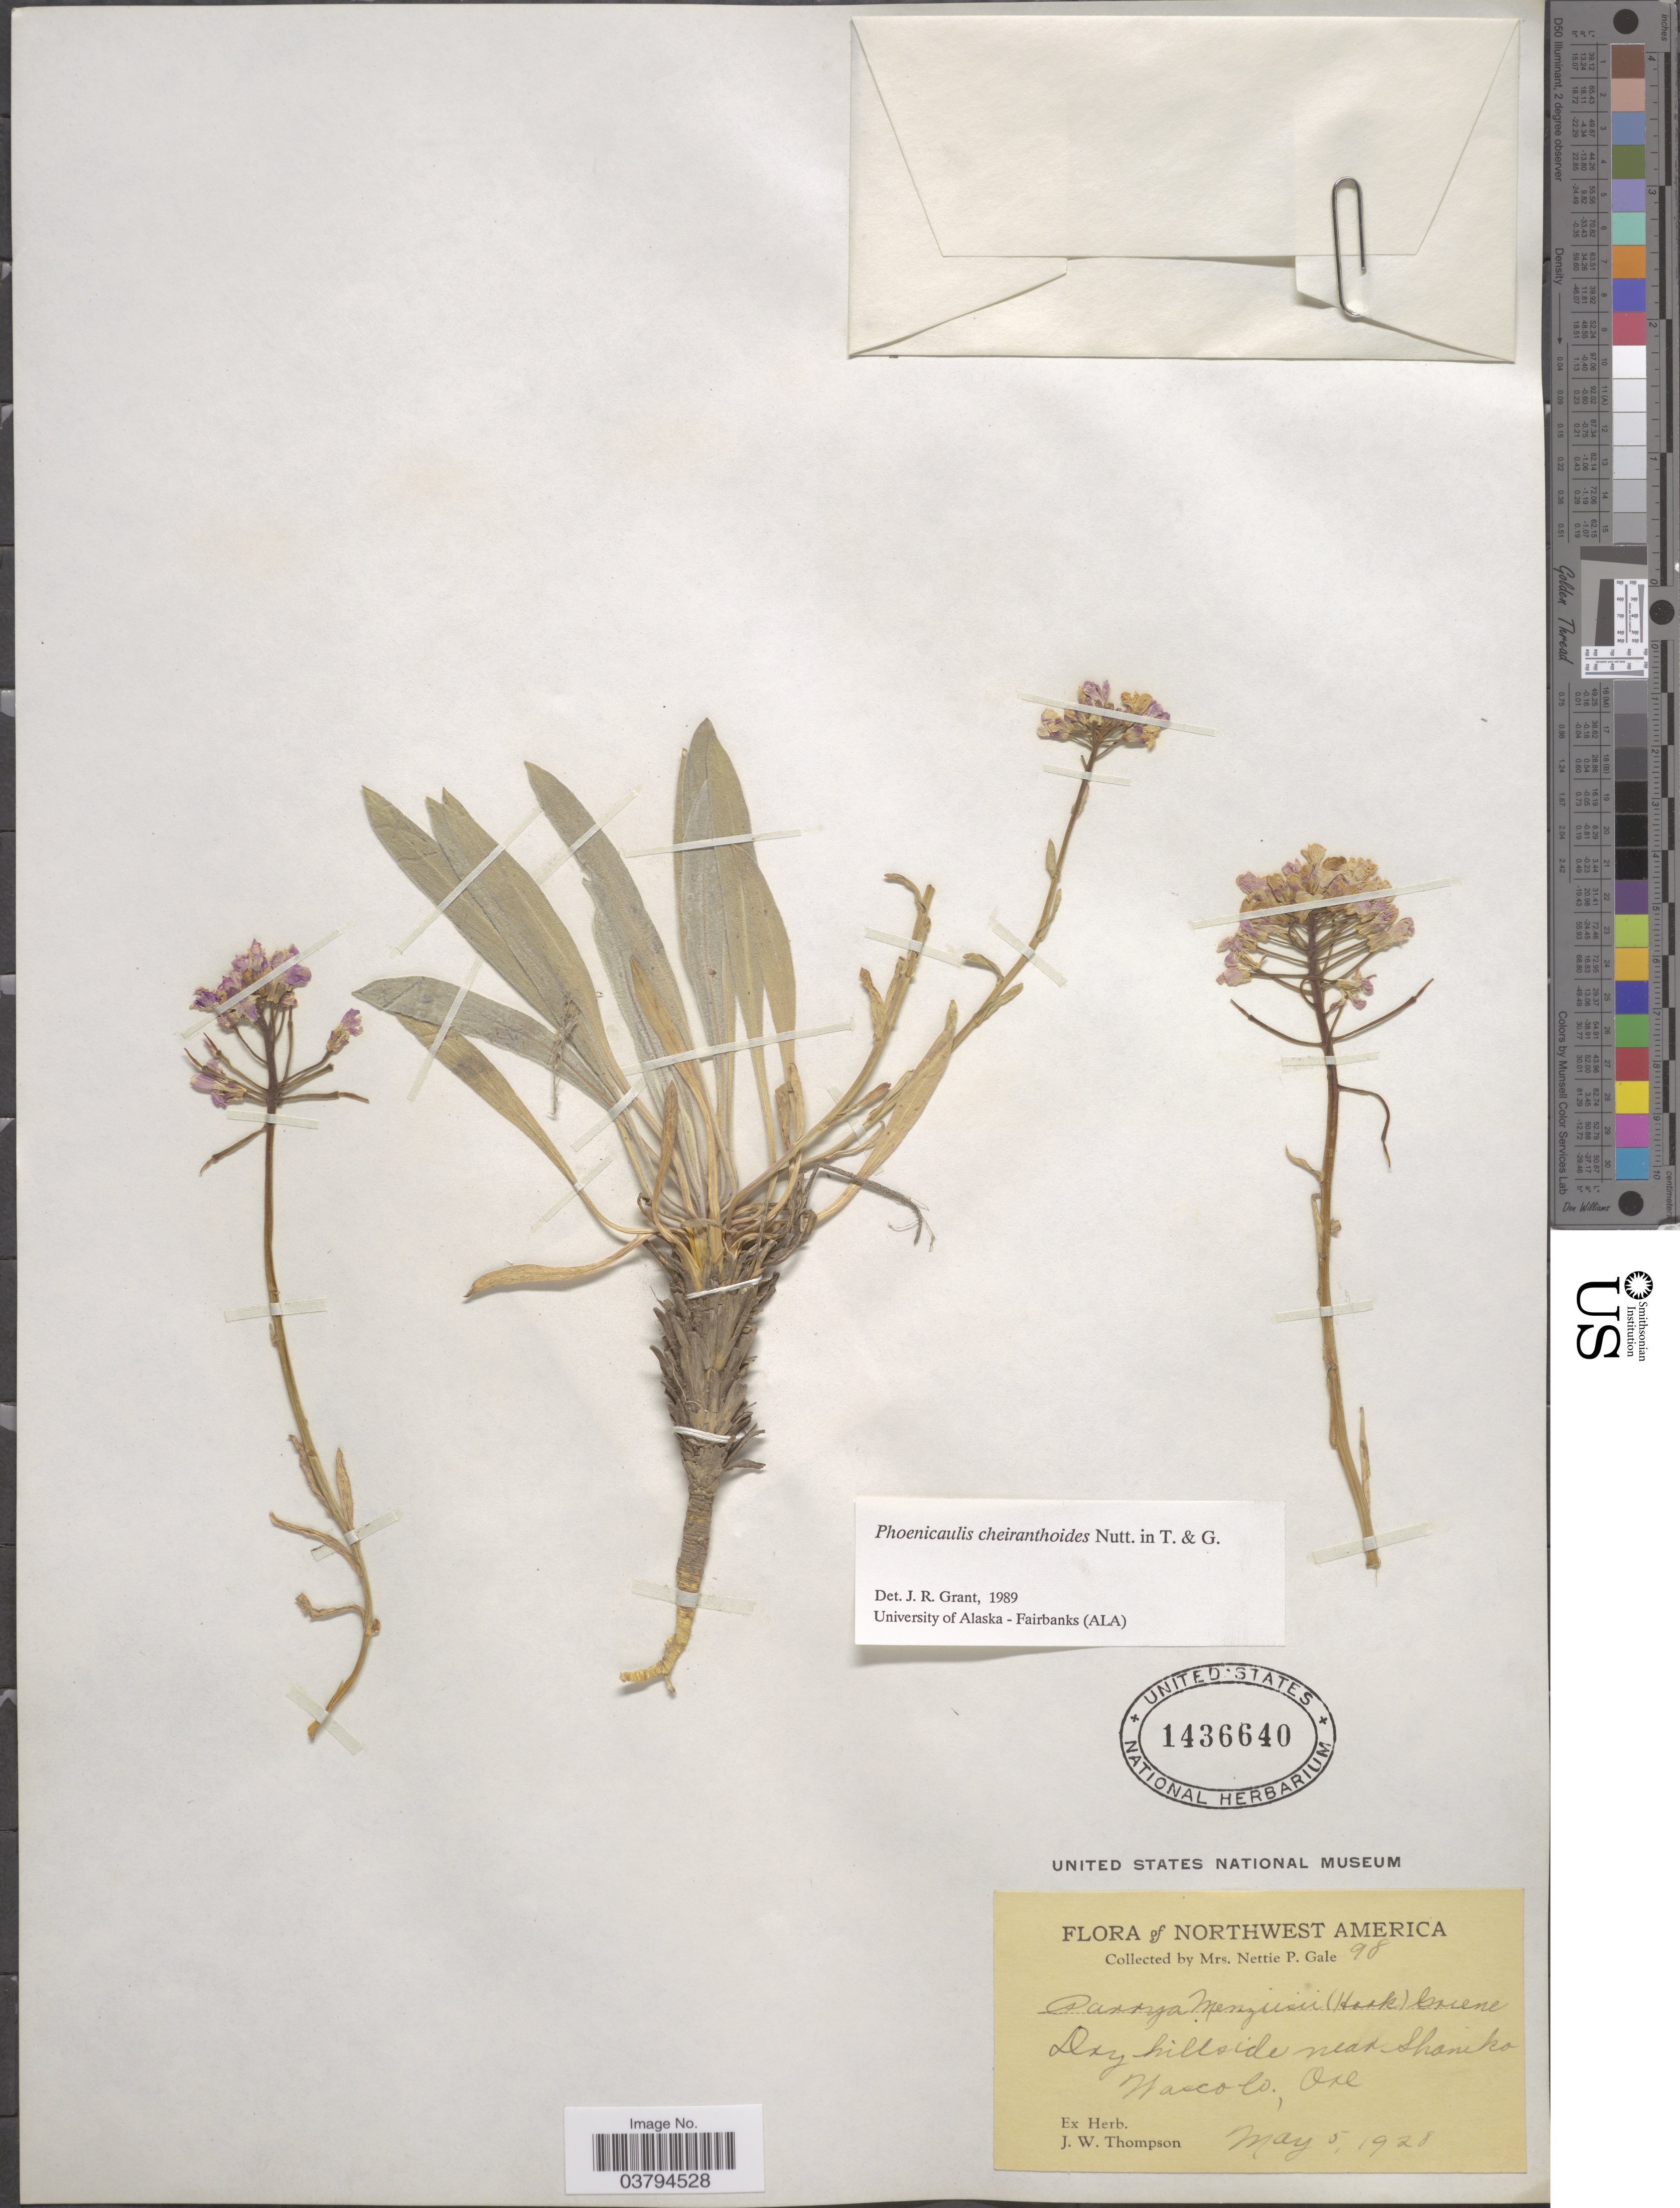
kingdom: Plantae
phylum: Tracheophyta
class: Magnoliopsida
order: Brassicales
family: Brassicaceae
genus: Phoenicaulis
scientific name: Phoenicaulis cheiranthoides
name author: Nutt.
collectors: N. Gale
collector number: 98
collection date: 1928-05-05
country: United States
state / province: Oregon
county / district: Wasco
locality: Dry hillside near Shaniko Wasco Co.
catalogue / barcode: US 1436640